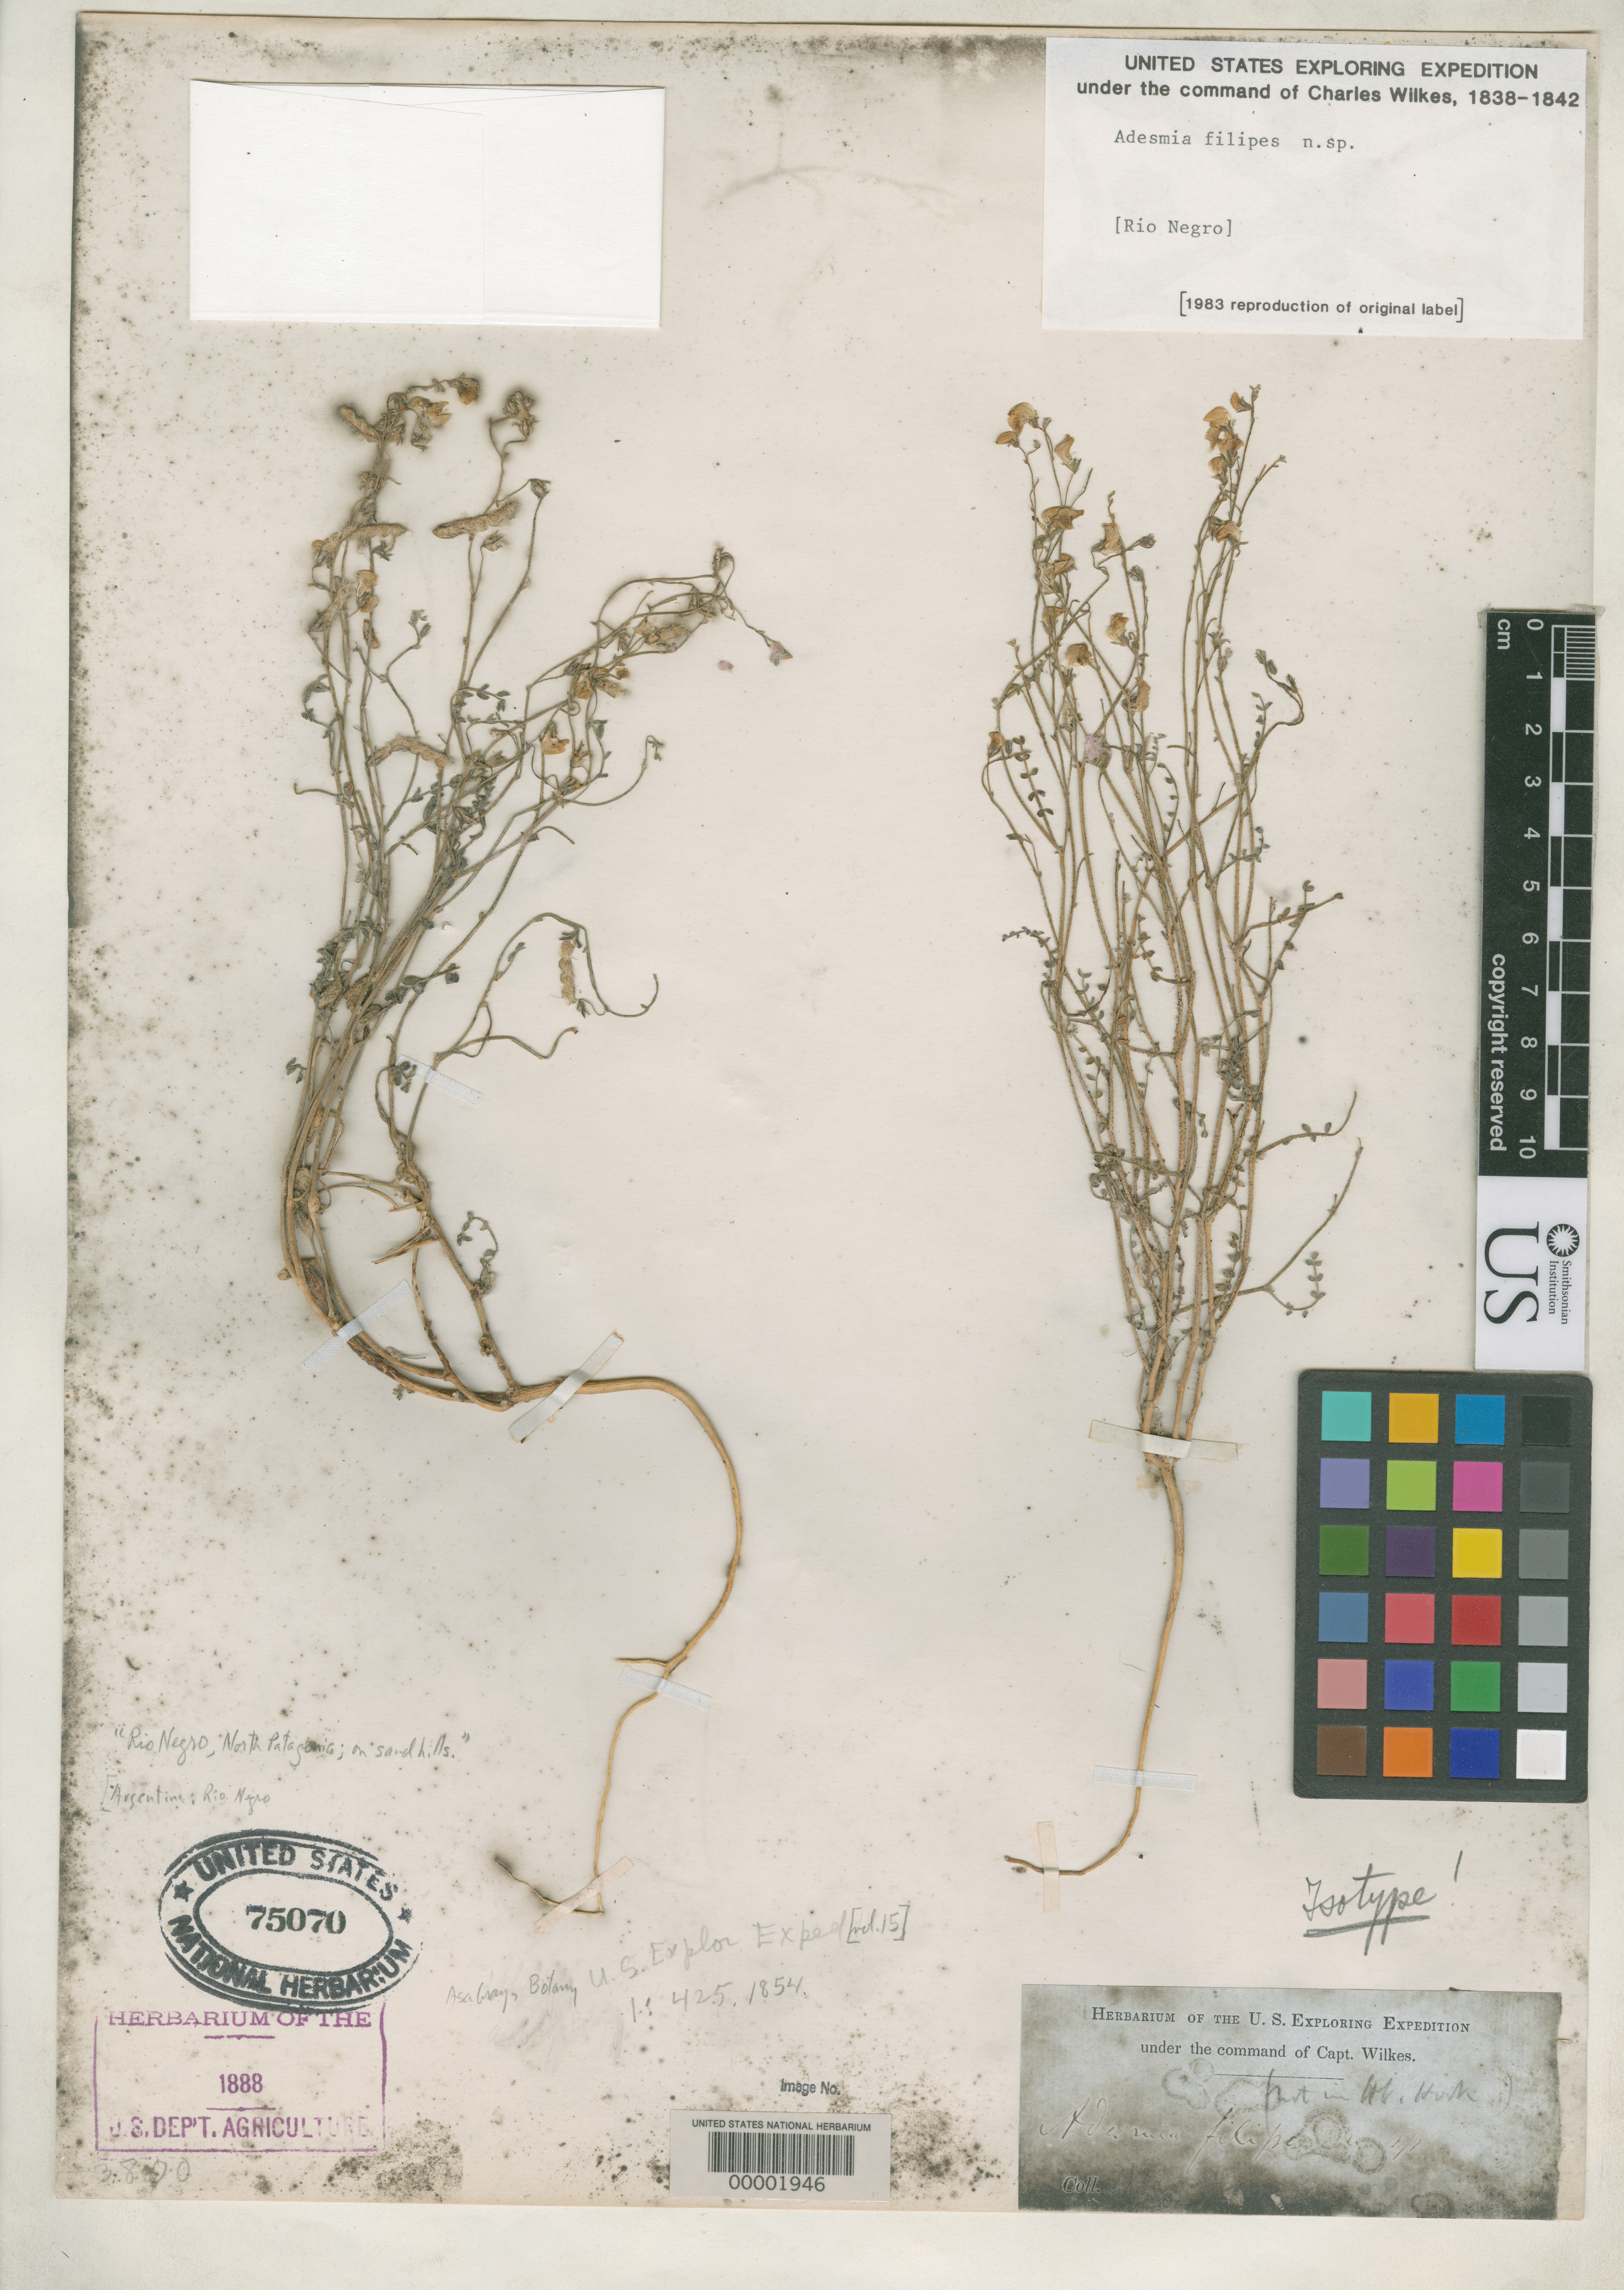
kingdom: Plantae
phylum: Tracheophyta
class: Magnoliopsida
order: Fabales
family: Fabaceae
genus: Adesmia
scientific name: Adesmia filipes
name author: A. Gray in Wilkes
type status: Isotype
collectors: Wilkes Explor. Exped.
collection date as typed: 1838 to -- --- 1839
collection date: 1838/1839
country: Argentina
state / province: Río Negro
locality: N Patagonia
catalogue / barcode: US 75070